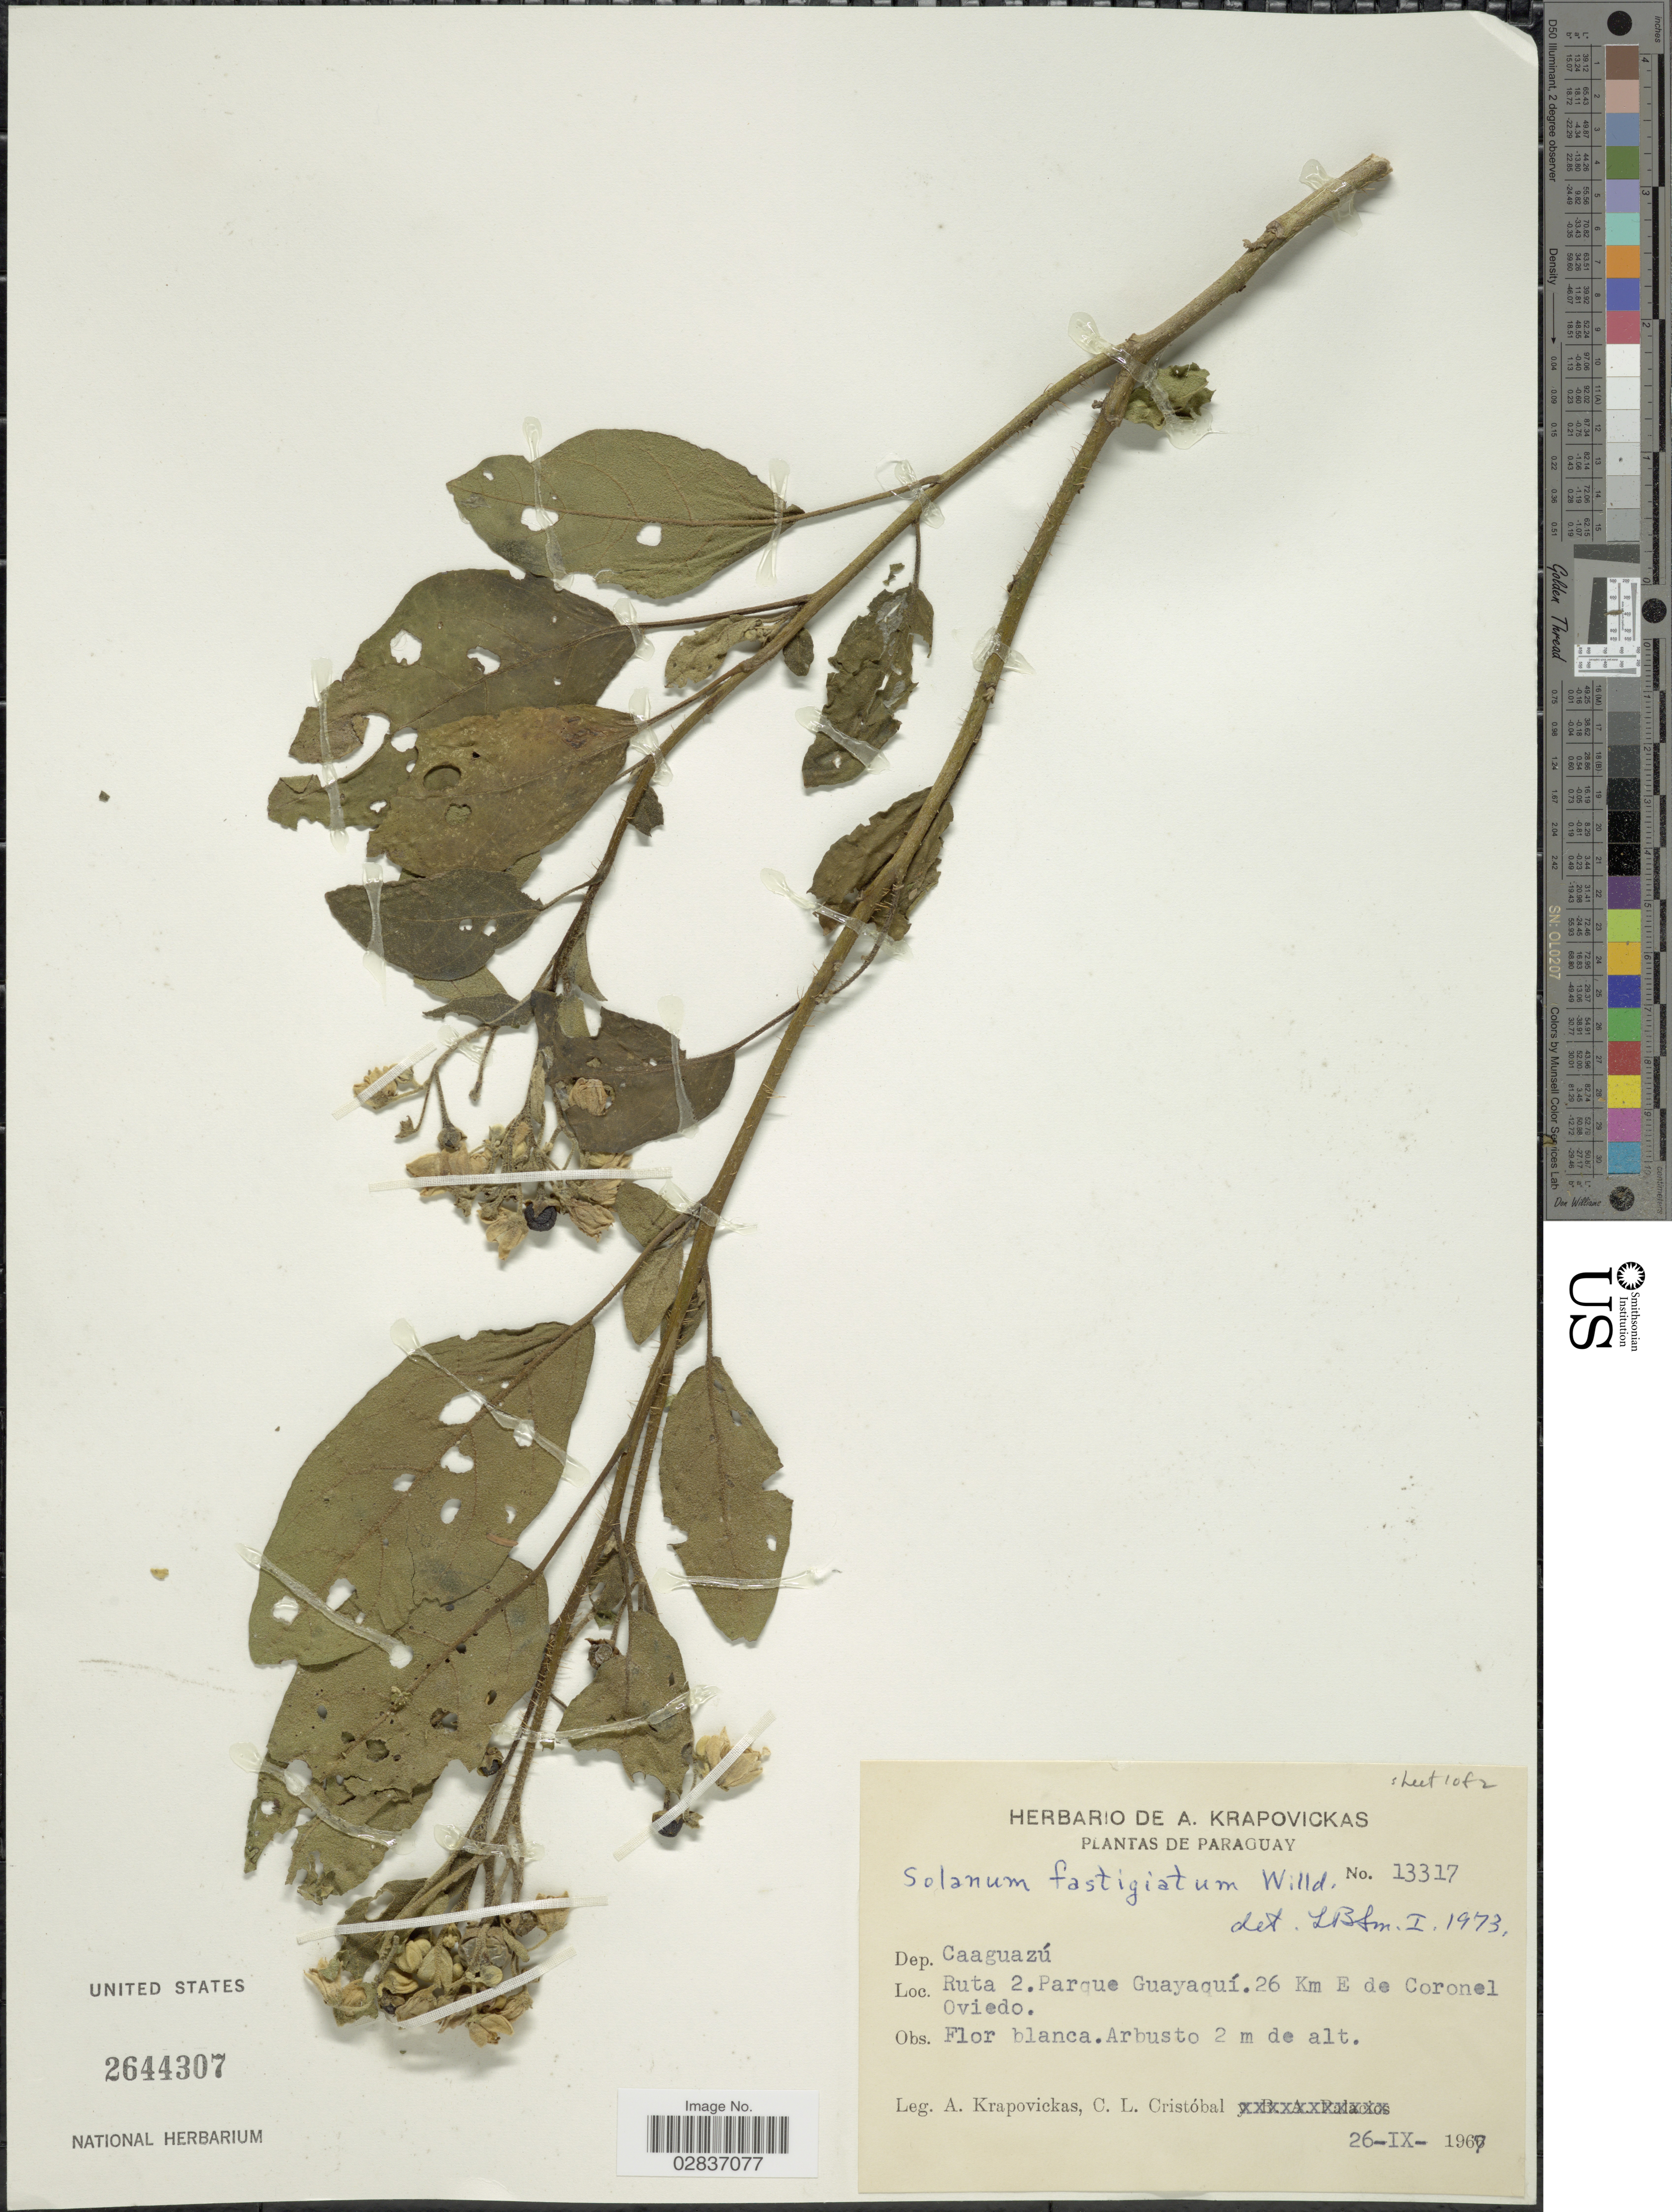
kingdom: Plantae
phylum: Tracheophyta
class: Magnoliopsida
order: Solanales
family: Solanaceae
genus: Solanum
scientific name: Solanum fastigiatum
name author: Willd.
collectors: A. Krapovickas & C. L. Cristóbal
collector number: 13317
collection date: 1967-09-26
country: Paraguay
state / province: Caaguazu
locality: Dep. Caauguazú, Ruta 2. Parque Guayaquí. 26 Km E de Coronel Oviedo.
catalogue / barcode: US 2644307